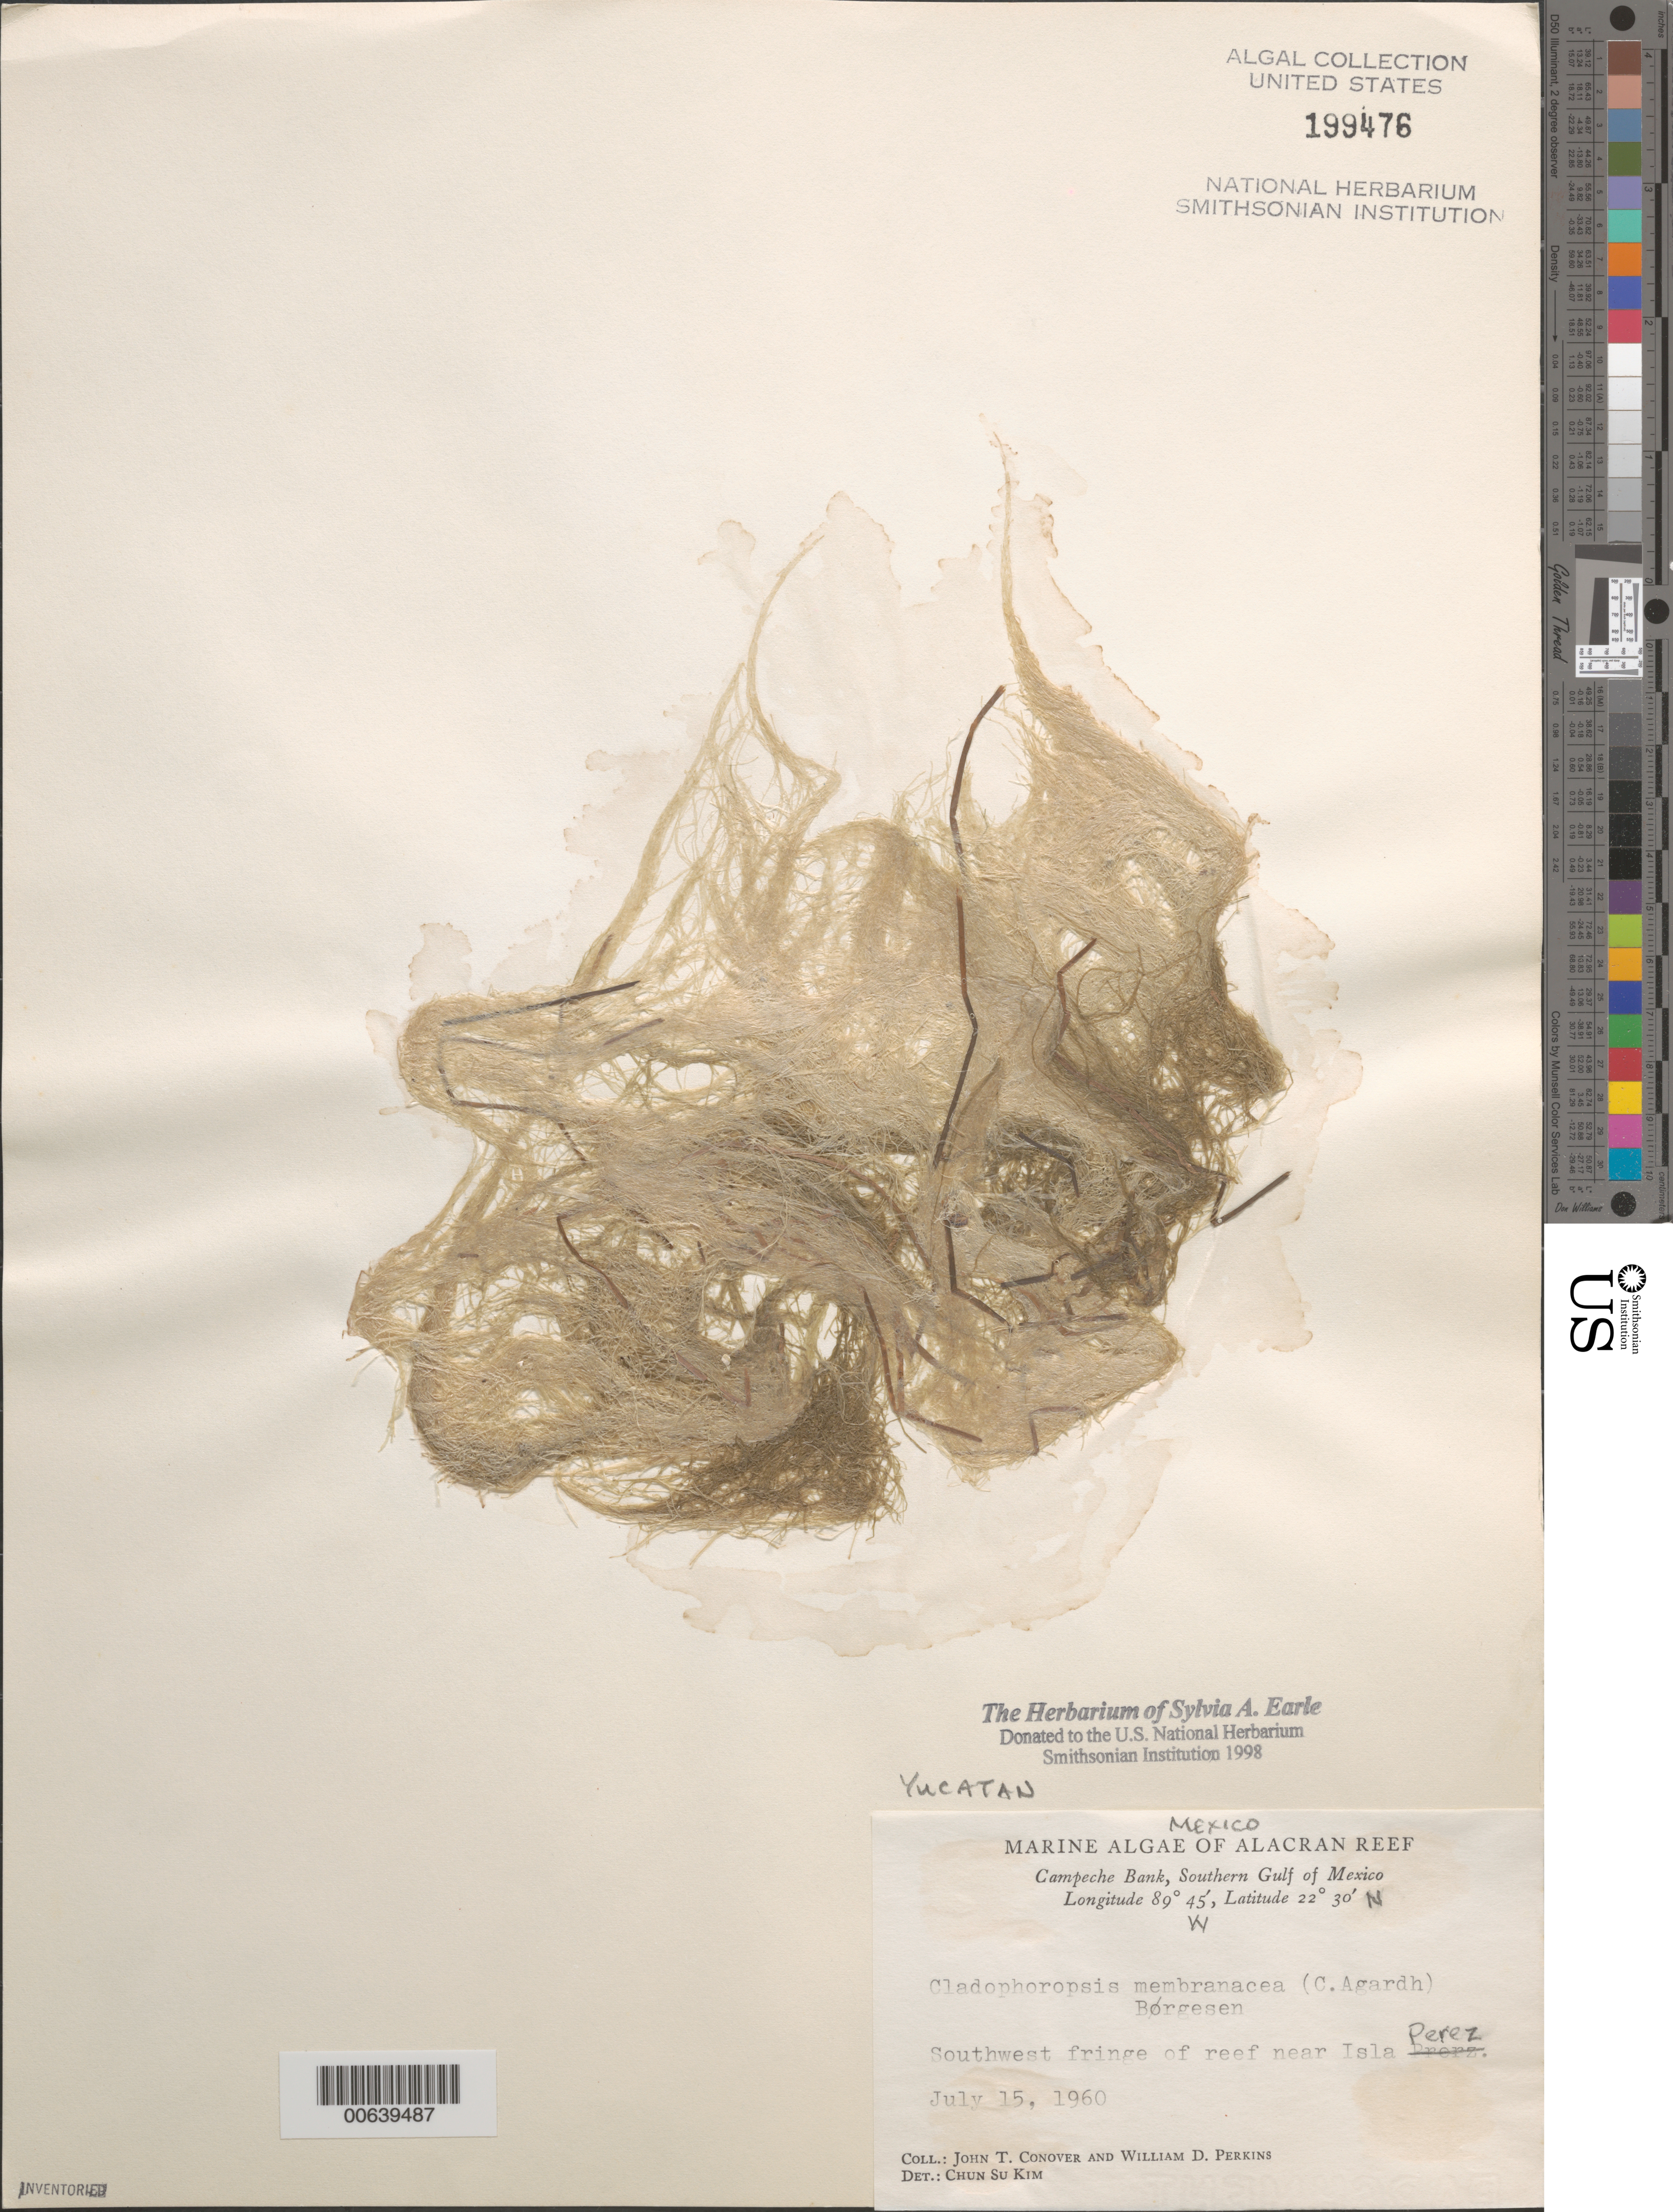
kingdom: Plantae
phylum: Chlorophyta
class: Ulvophyceae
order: Siphonocladales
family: Boodleaceae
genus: Cladophoropsis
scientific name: Cladophoropsis membranacea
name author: (Hofman-Bang) Børgesen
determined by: Kim, Chun Su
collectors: J. T. Conover & W. D. Perkins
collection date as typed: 15 Jul 1960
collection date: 1960-07-15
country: Mexico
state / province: Yucatán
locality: Alacran Reef, near Isla Perez, Campeche Bank, southern Gulf of Mexico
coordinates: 22 30' N, 89 45' W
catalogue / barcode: US 199476